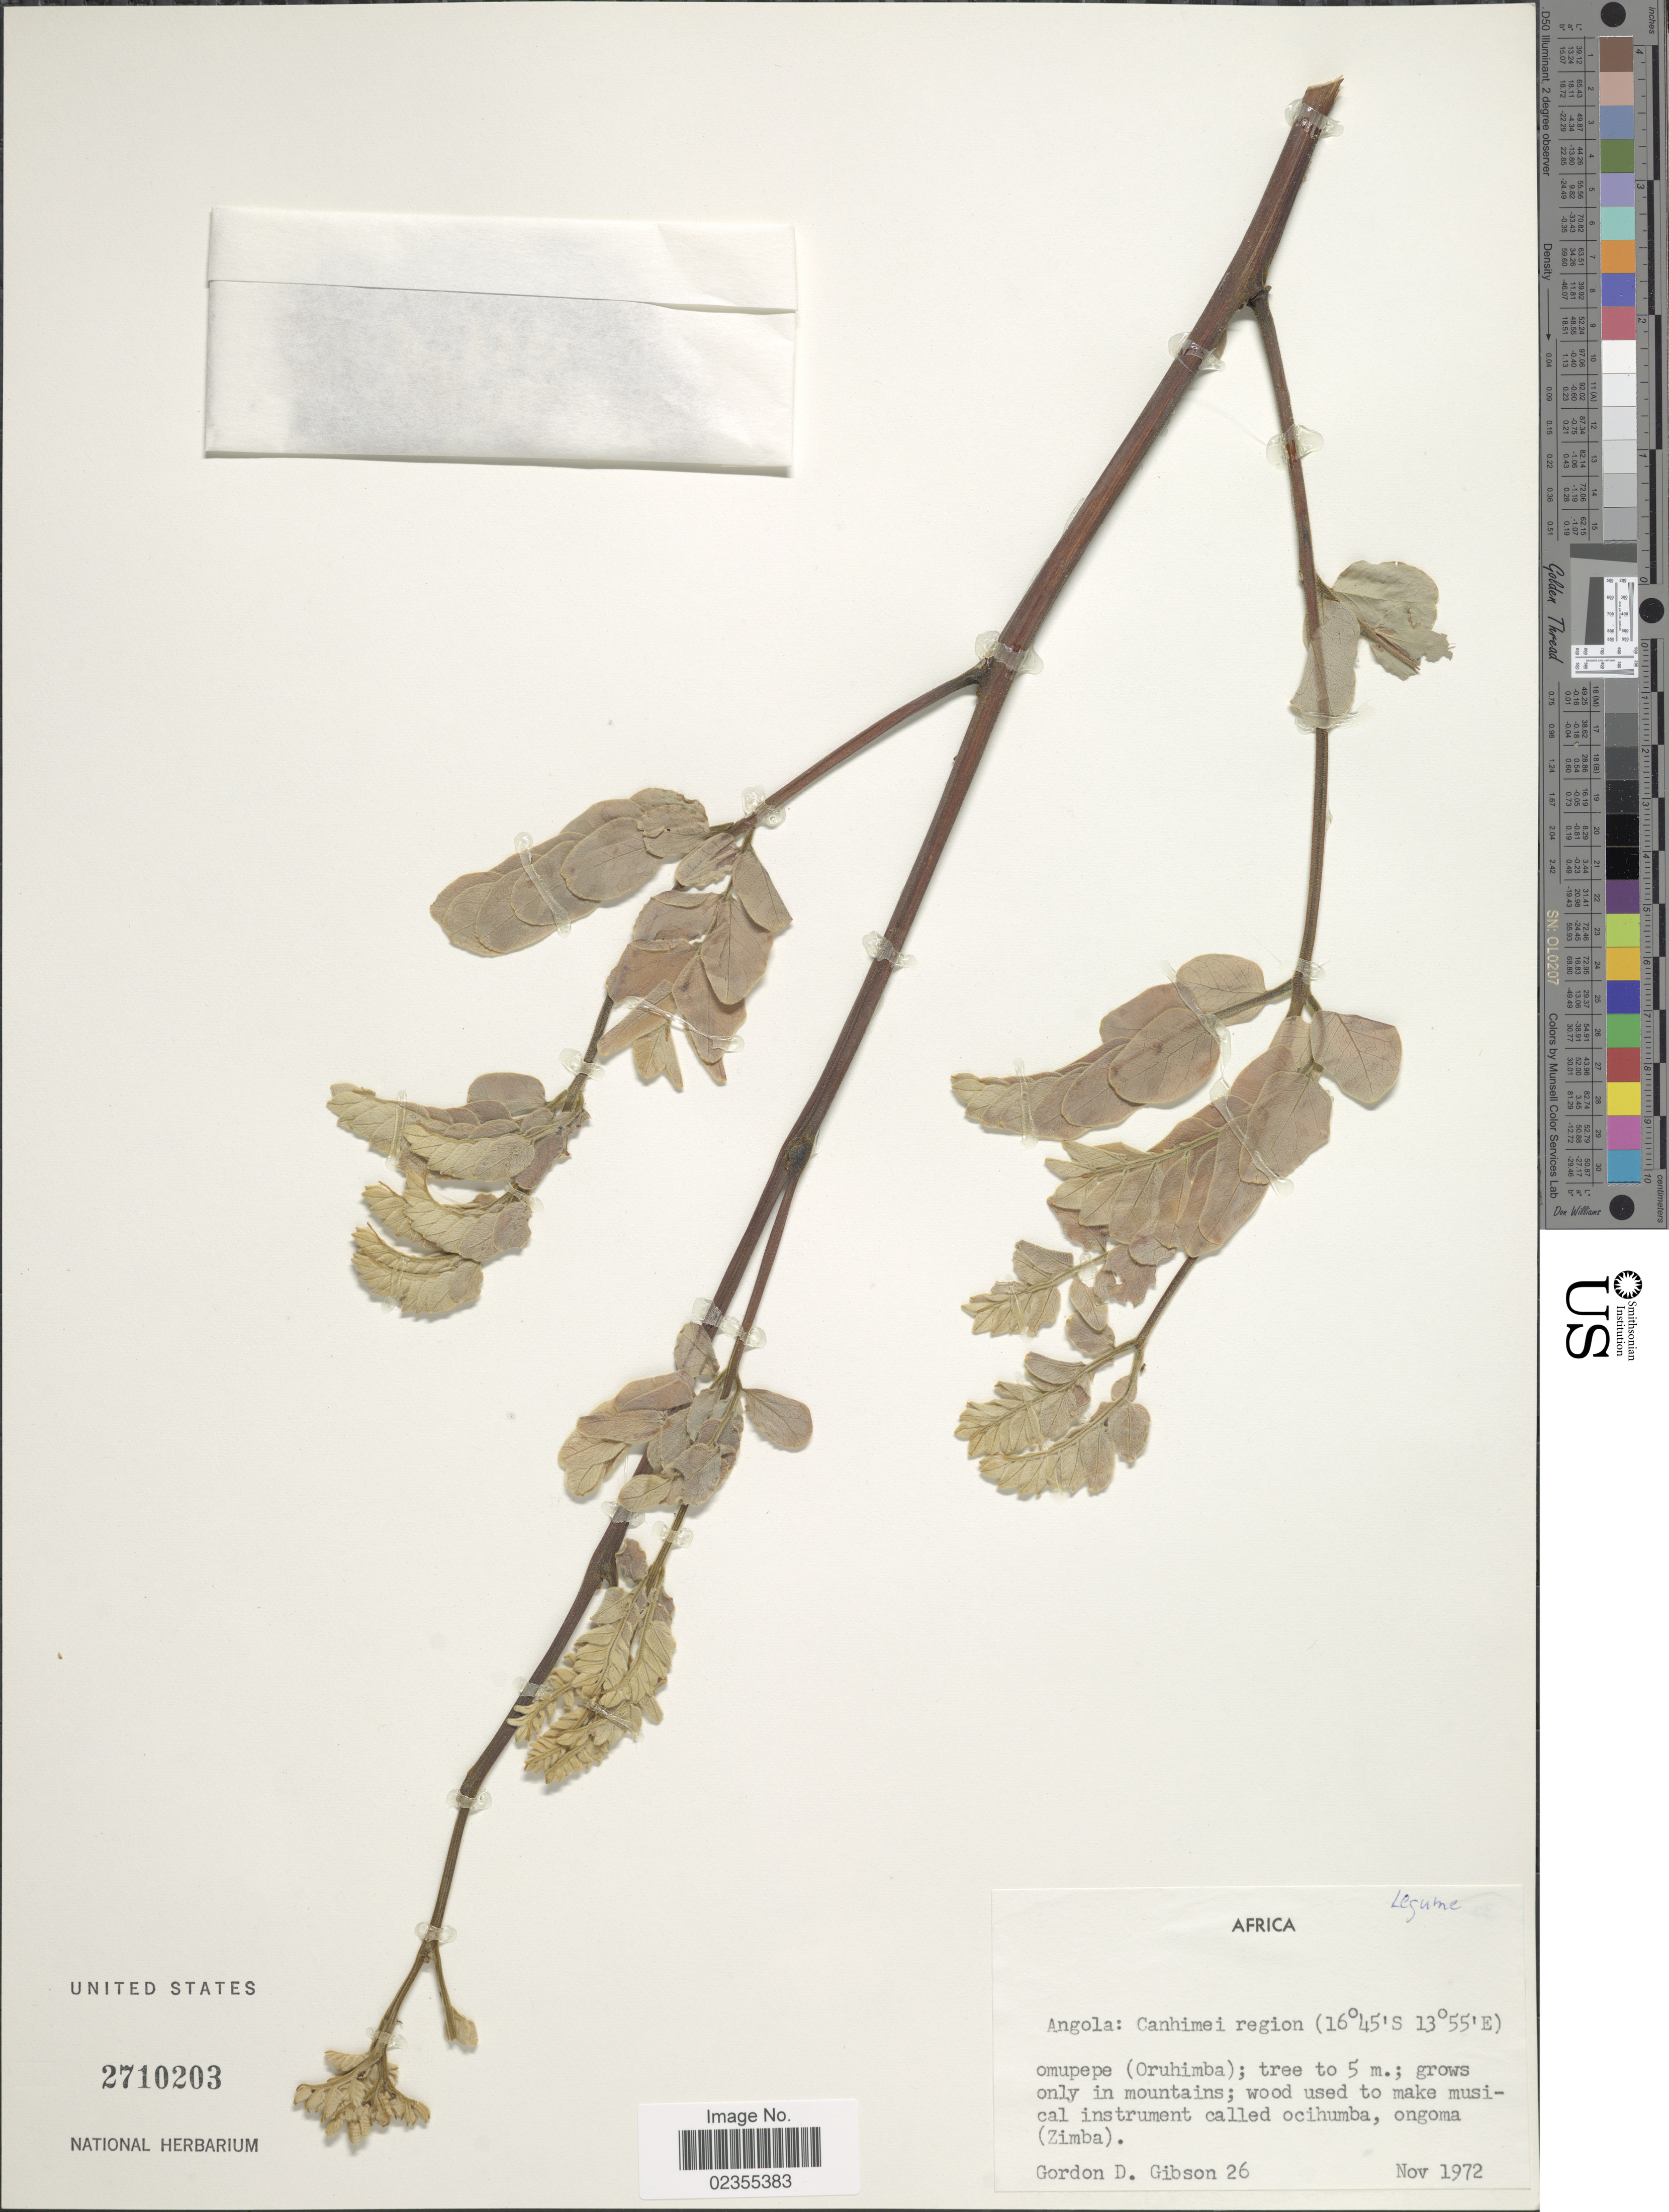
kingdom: Plantae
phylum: Tracheophyta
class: Magnoliopsida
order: Fabales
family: Fabaceae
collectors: G. D. Gibson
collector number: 26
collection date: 1972-11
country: Angola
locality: Canhimei region, omupepe (Oruhimba)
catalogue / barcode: US 2710203